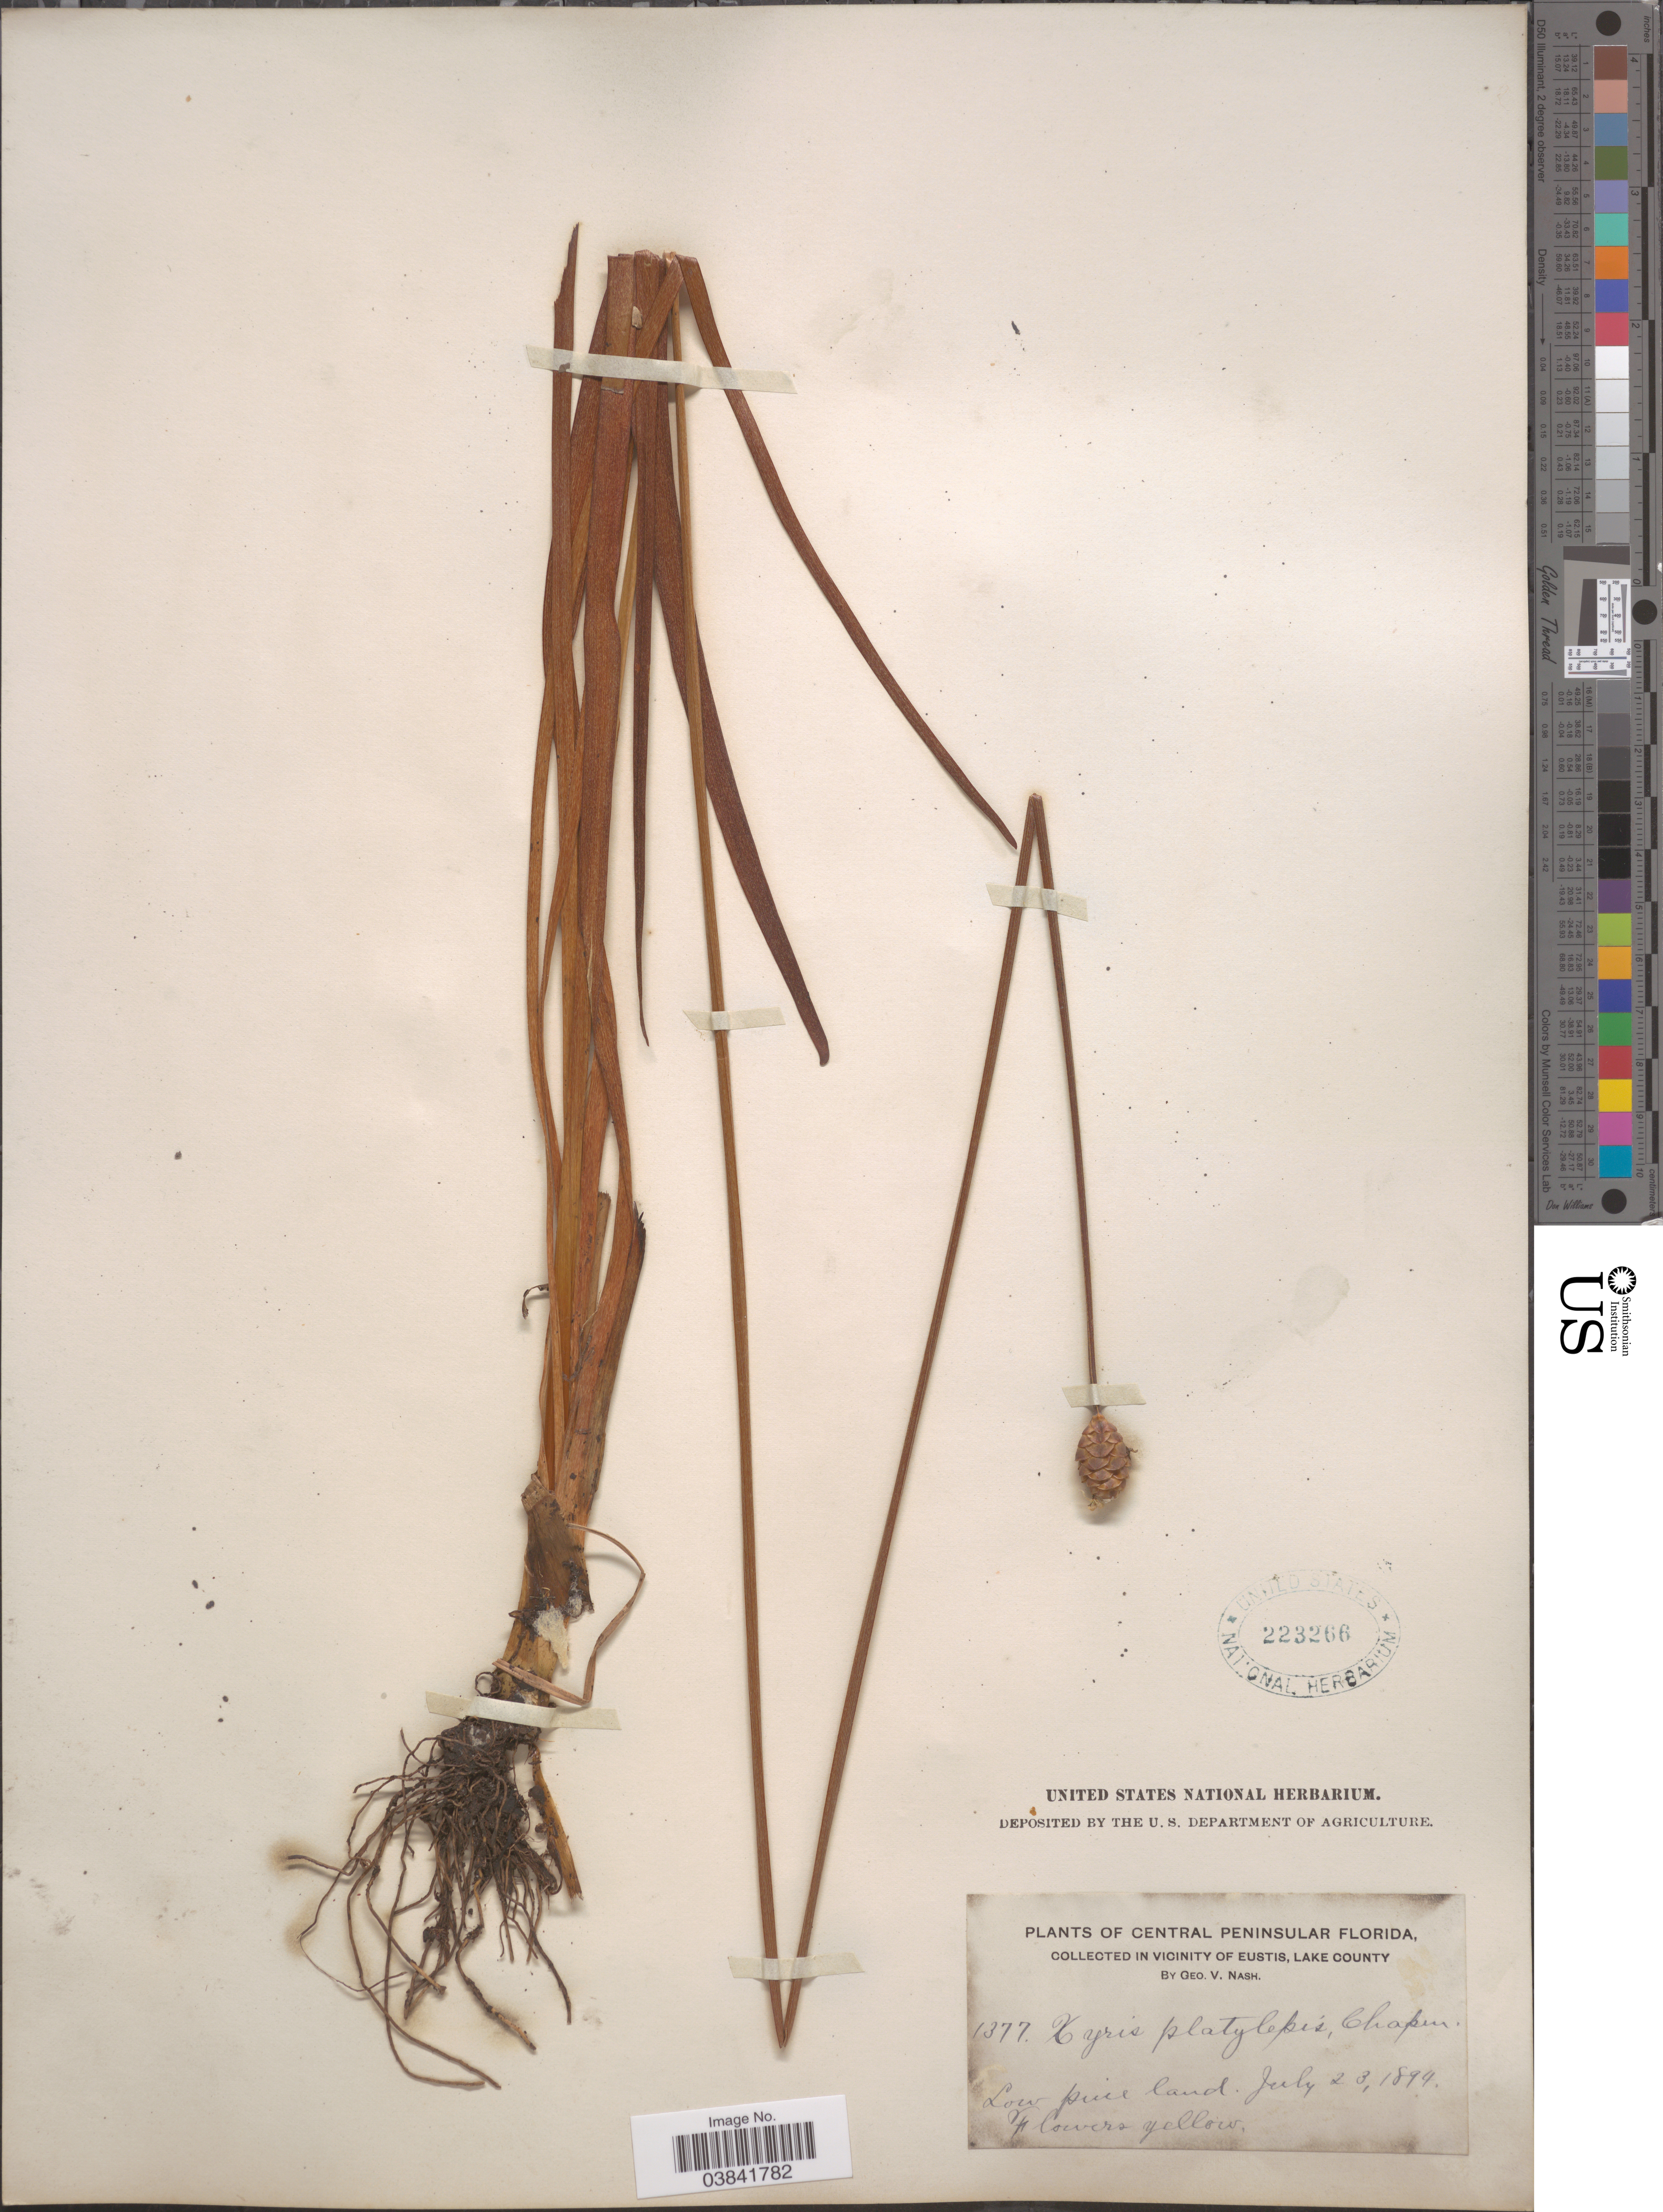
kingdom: Plantae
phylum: Tracheophyta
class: Liliopsida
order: Poales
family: Xyridaceae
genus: Xyris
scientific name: Xyris platylepis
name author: Chapm.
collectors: G. V. Nash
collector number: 1377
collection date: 1894-07-23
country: United States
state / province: Florida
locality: Central Peninsular Florida, in vicinity of Eustis, Lake County.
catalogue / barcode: US 223266